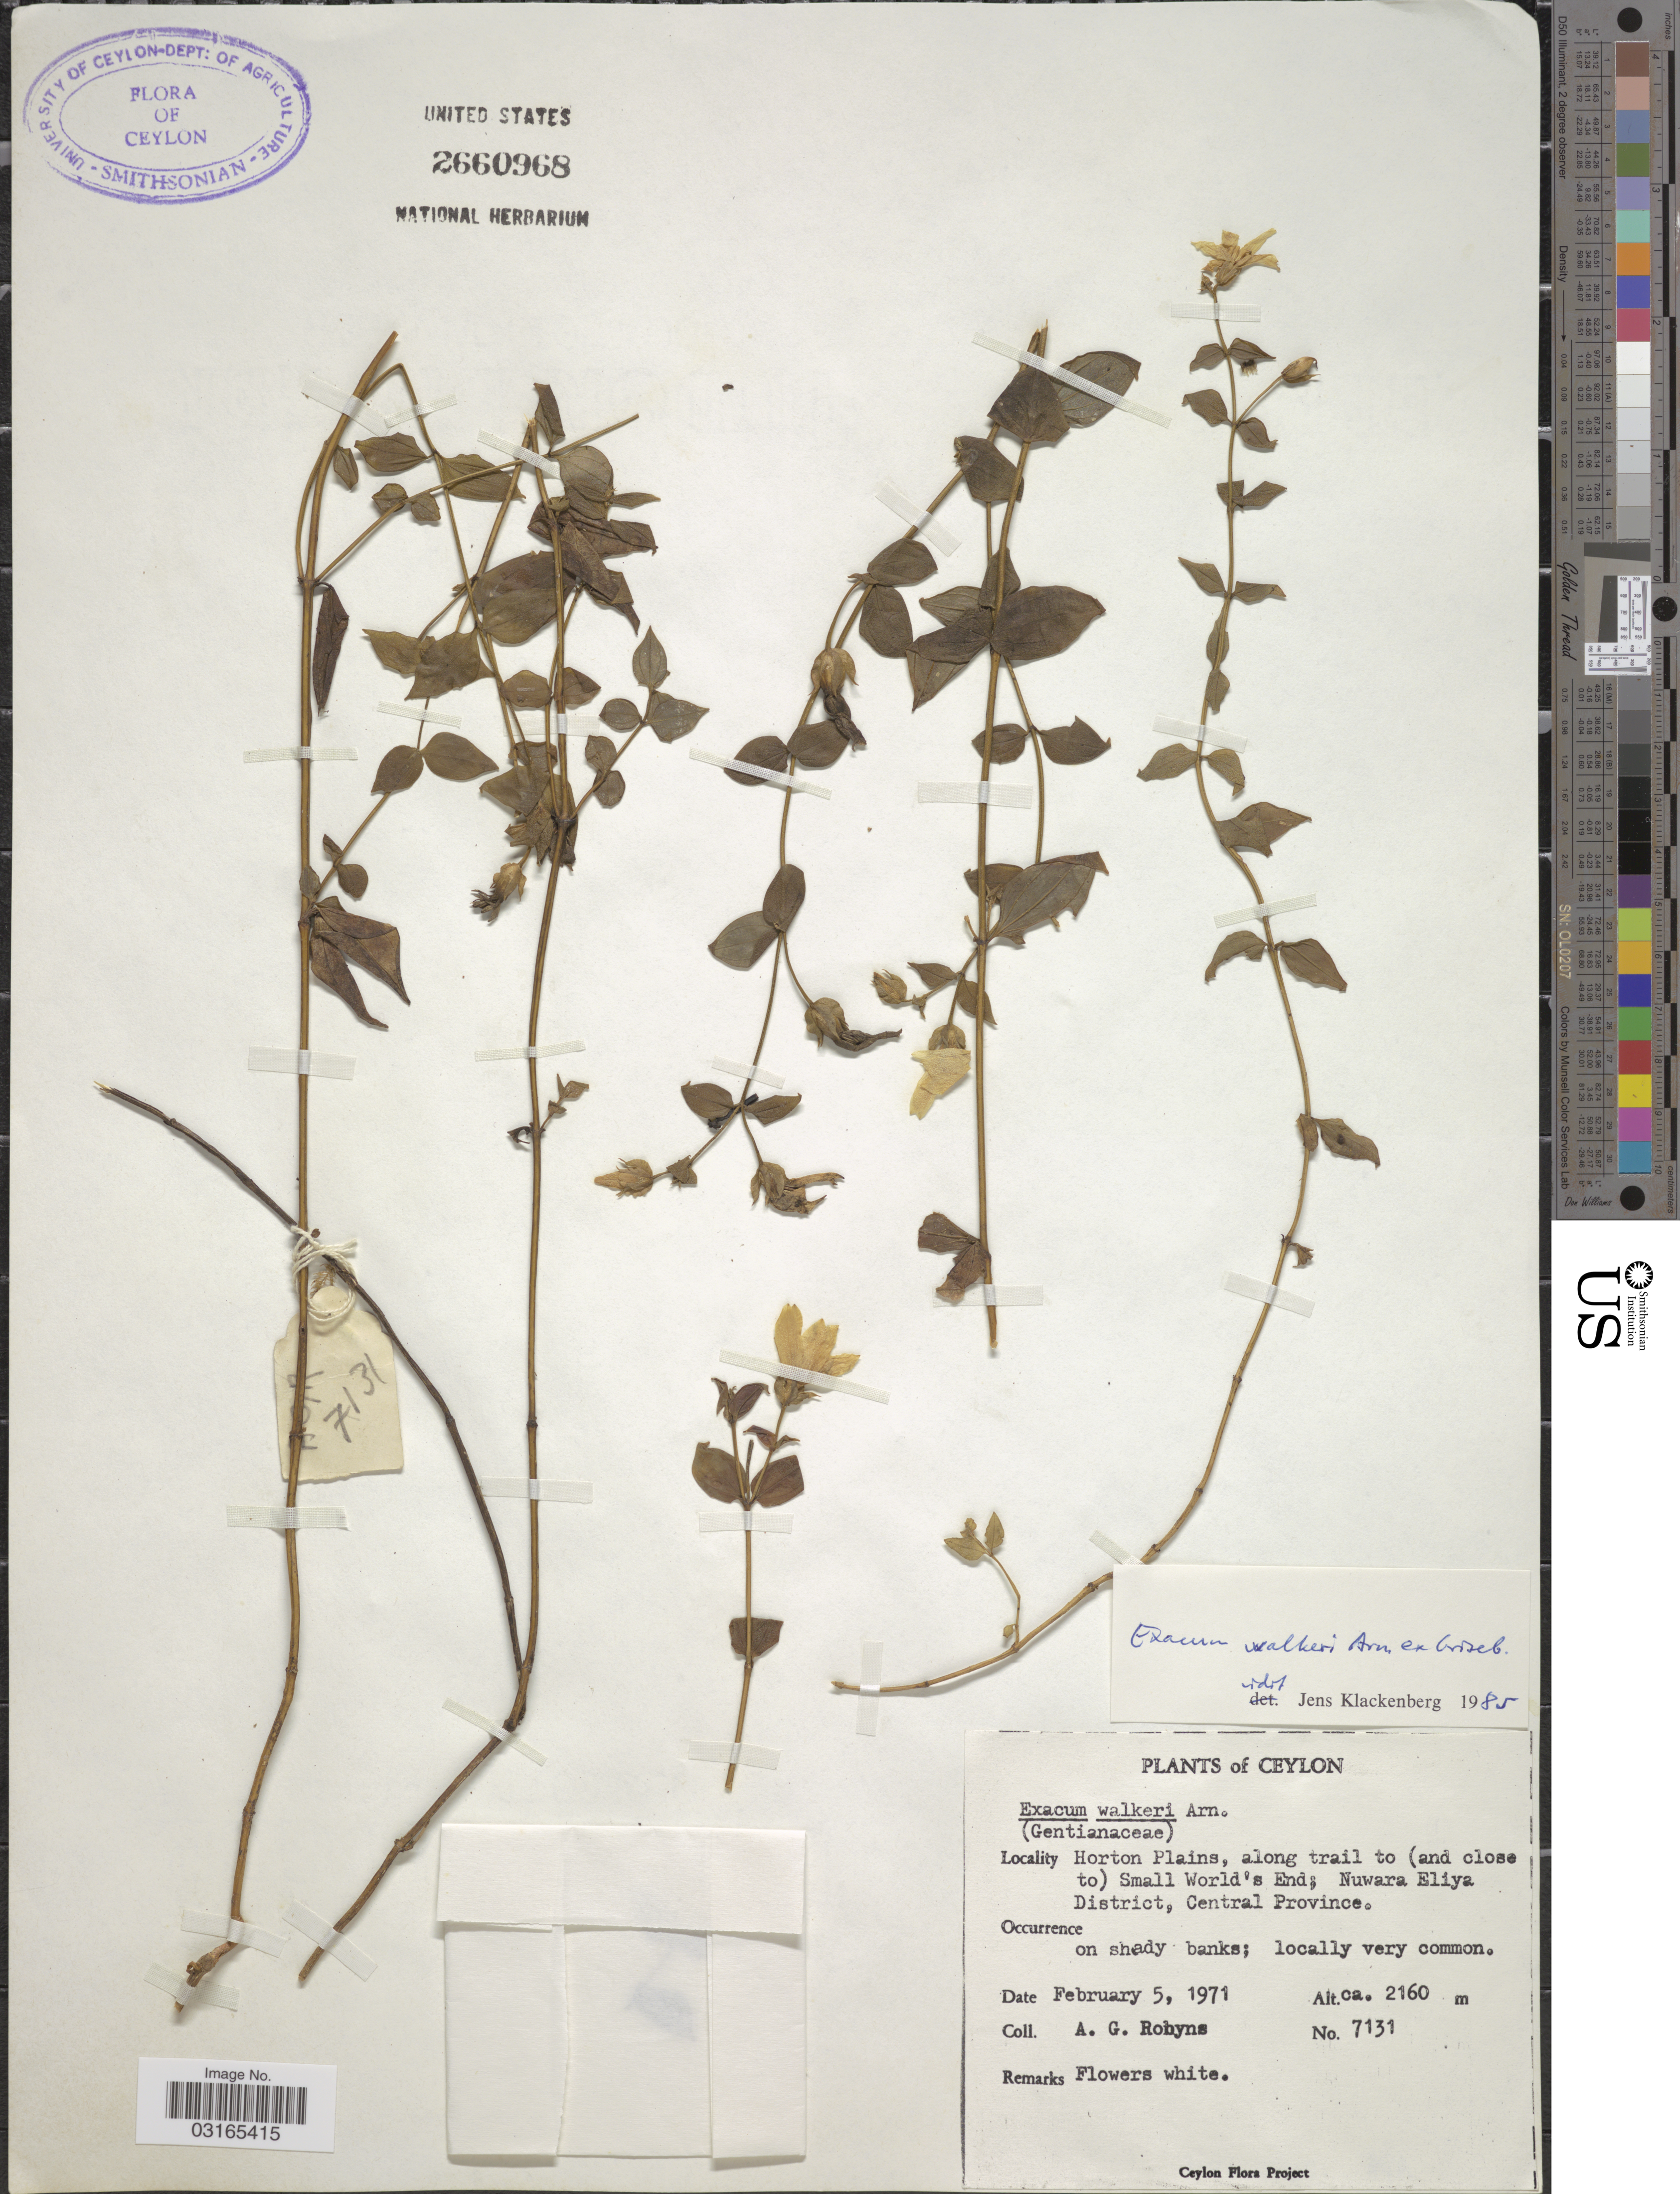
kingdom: Plantae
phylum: Tracheophyta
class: Magnoliopsida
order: Gentianales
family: Gentianaceae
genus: Exacum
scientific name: Exacum walkeri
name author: Arn. ex Griseb.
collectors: A. G. Robyns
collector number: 7131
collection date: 1971-02-05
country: Sri Lanka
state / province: Central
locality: Ceylon. Horton Plains, along trail to (and close to) Small World's End; Nuwara Eliya District.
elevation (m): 2160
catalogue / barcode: US 2660968